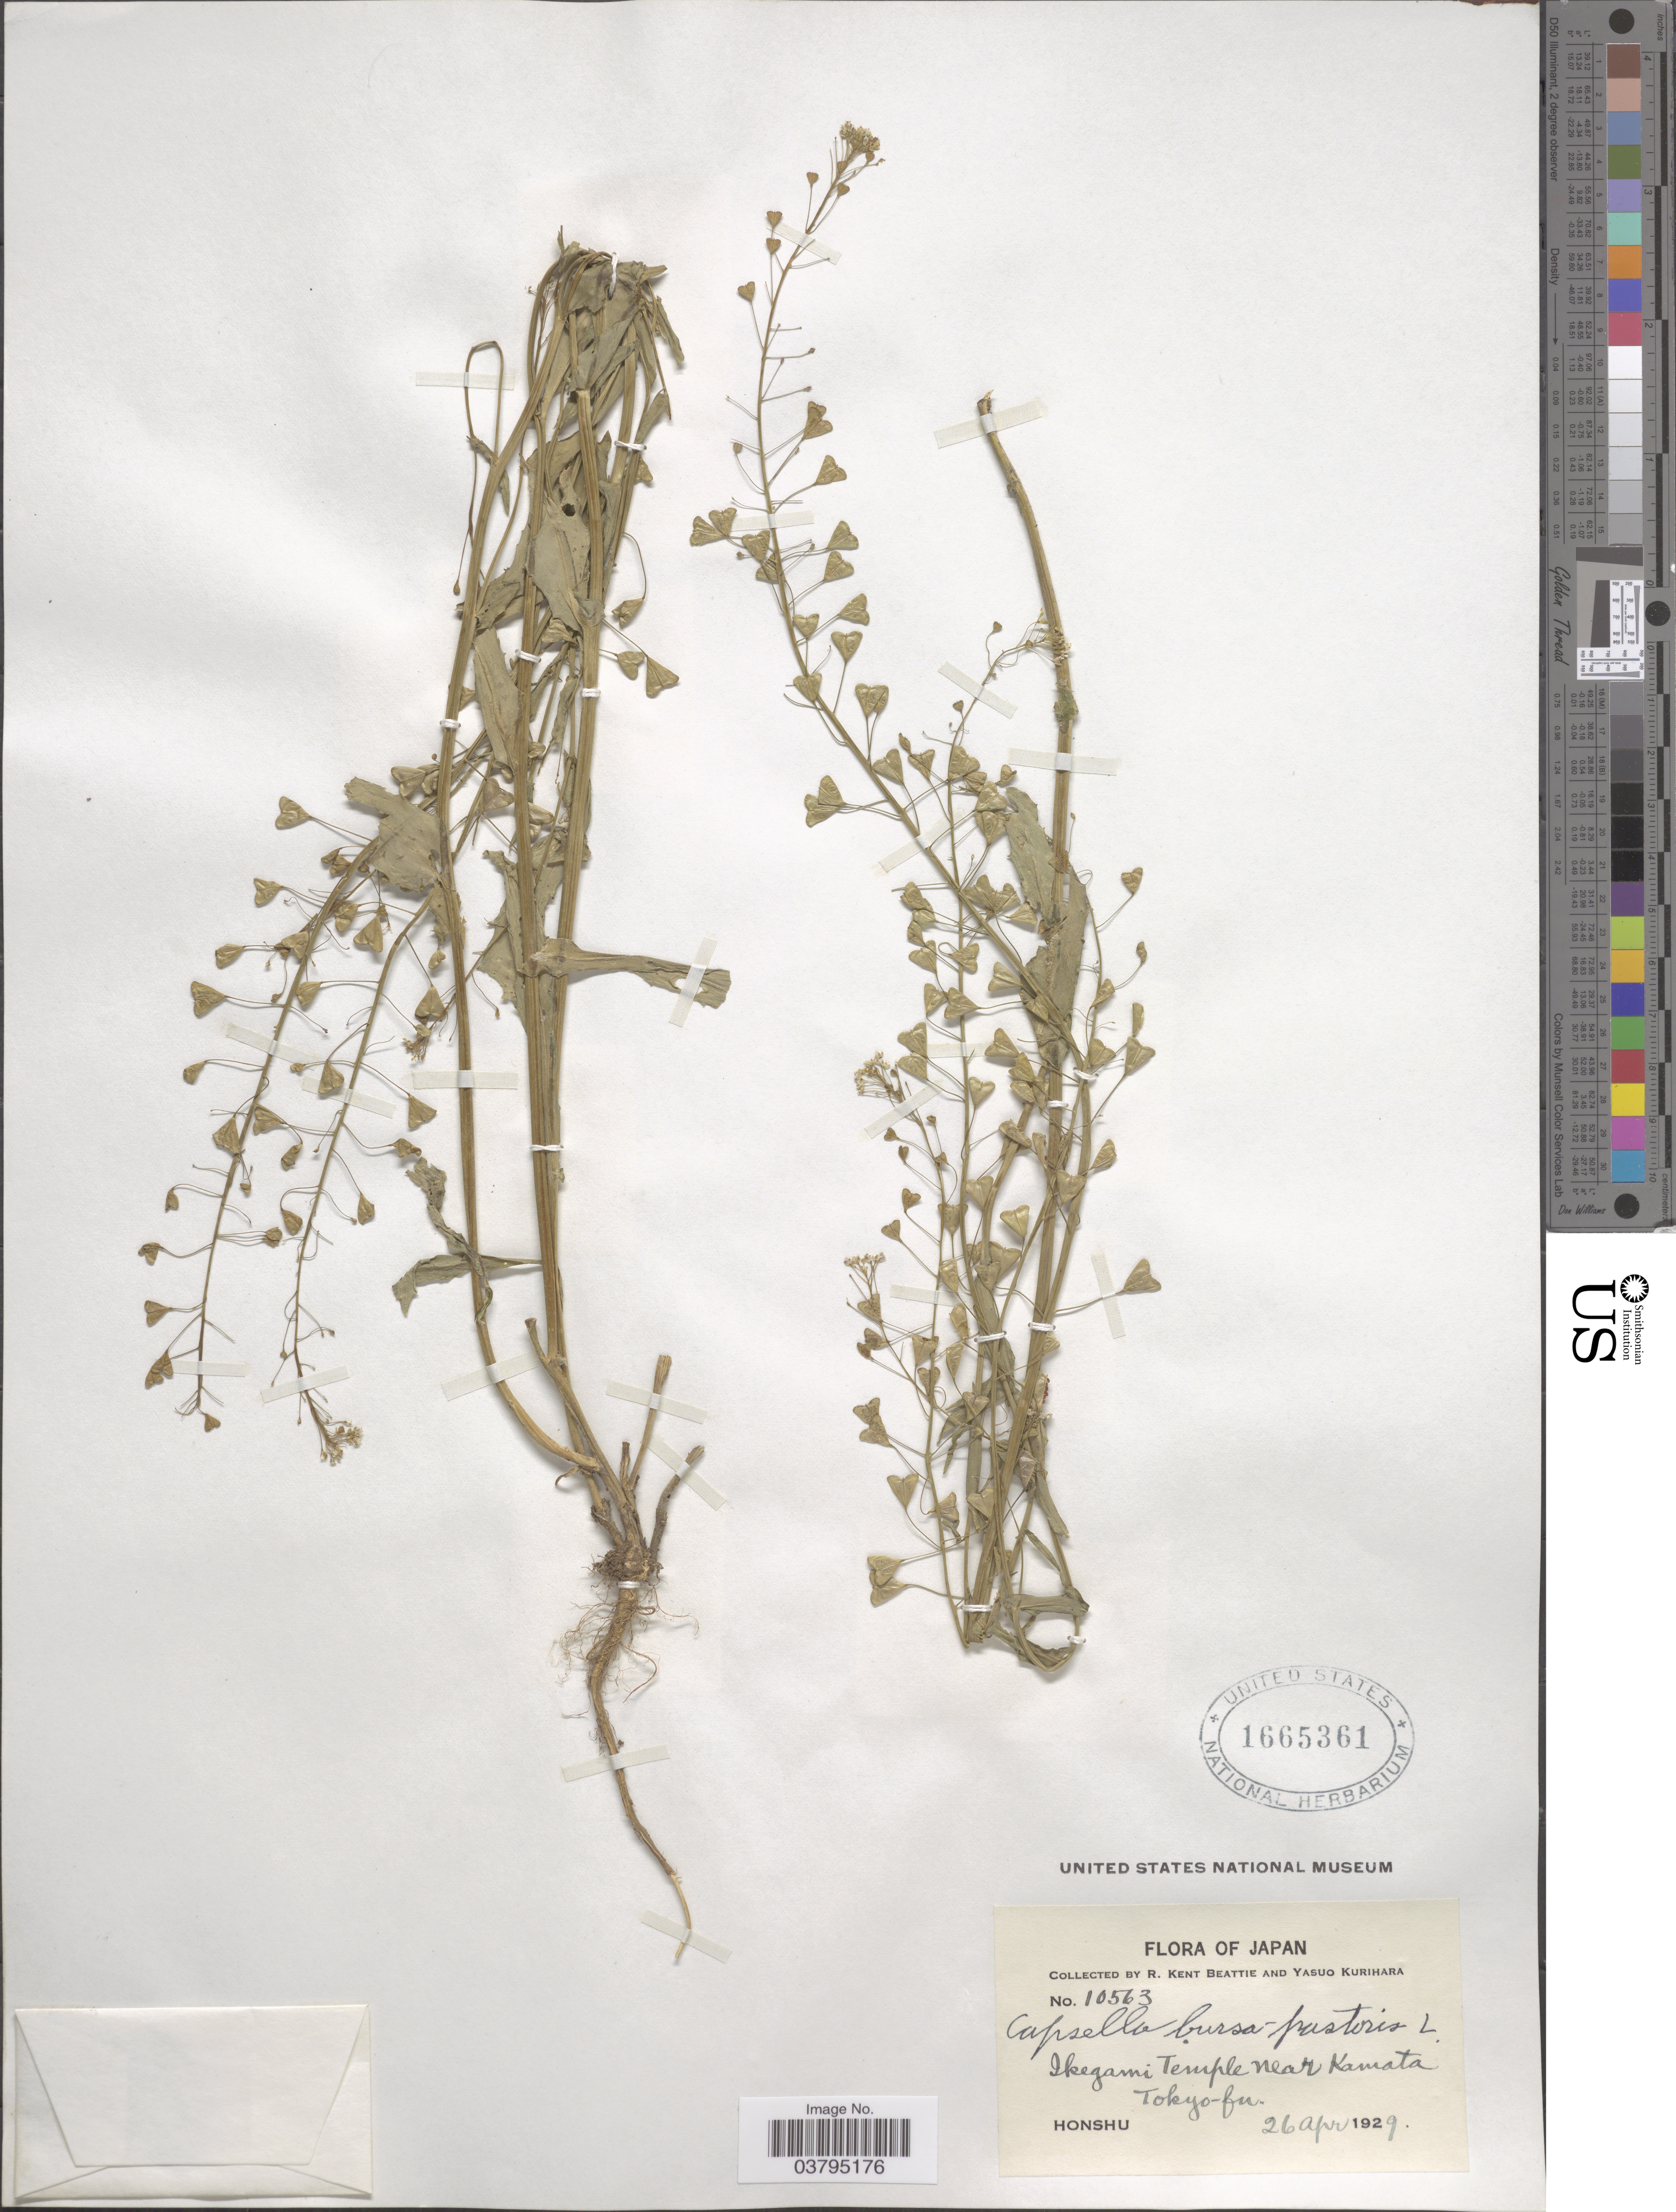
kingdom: Plantae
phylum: Tracheophyta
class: Magnoliopsida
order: Brassicales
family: Brassicaceae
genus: Capsella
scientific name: Capsella bursa-pastoris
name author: (L.) Medik.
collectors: R. K. Beattie & Y. Kurihara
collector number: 10563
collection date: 1929-04-26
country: Japan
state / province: Tokyo, Federal City of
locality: Ikegami Temple near Kamata Tokyo-fu. Honshu.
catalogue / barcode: US 1665361